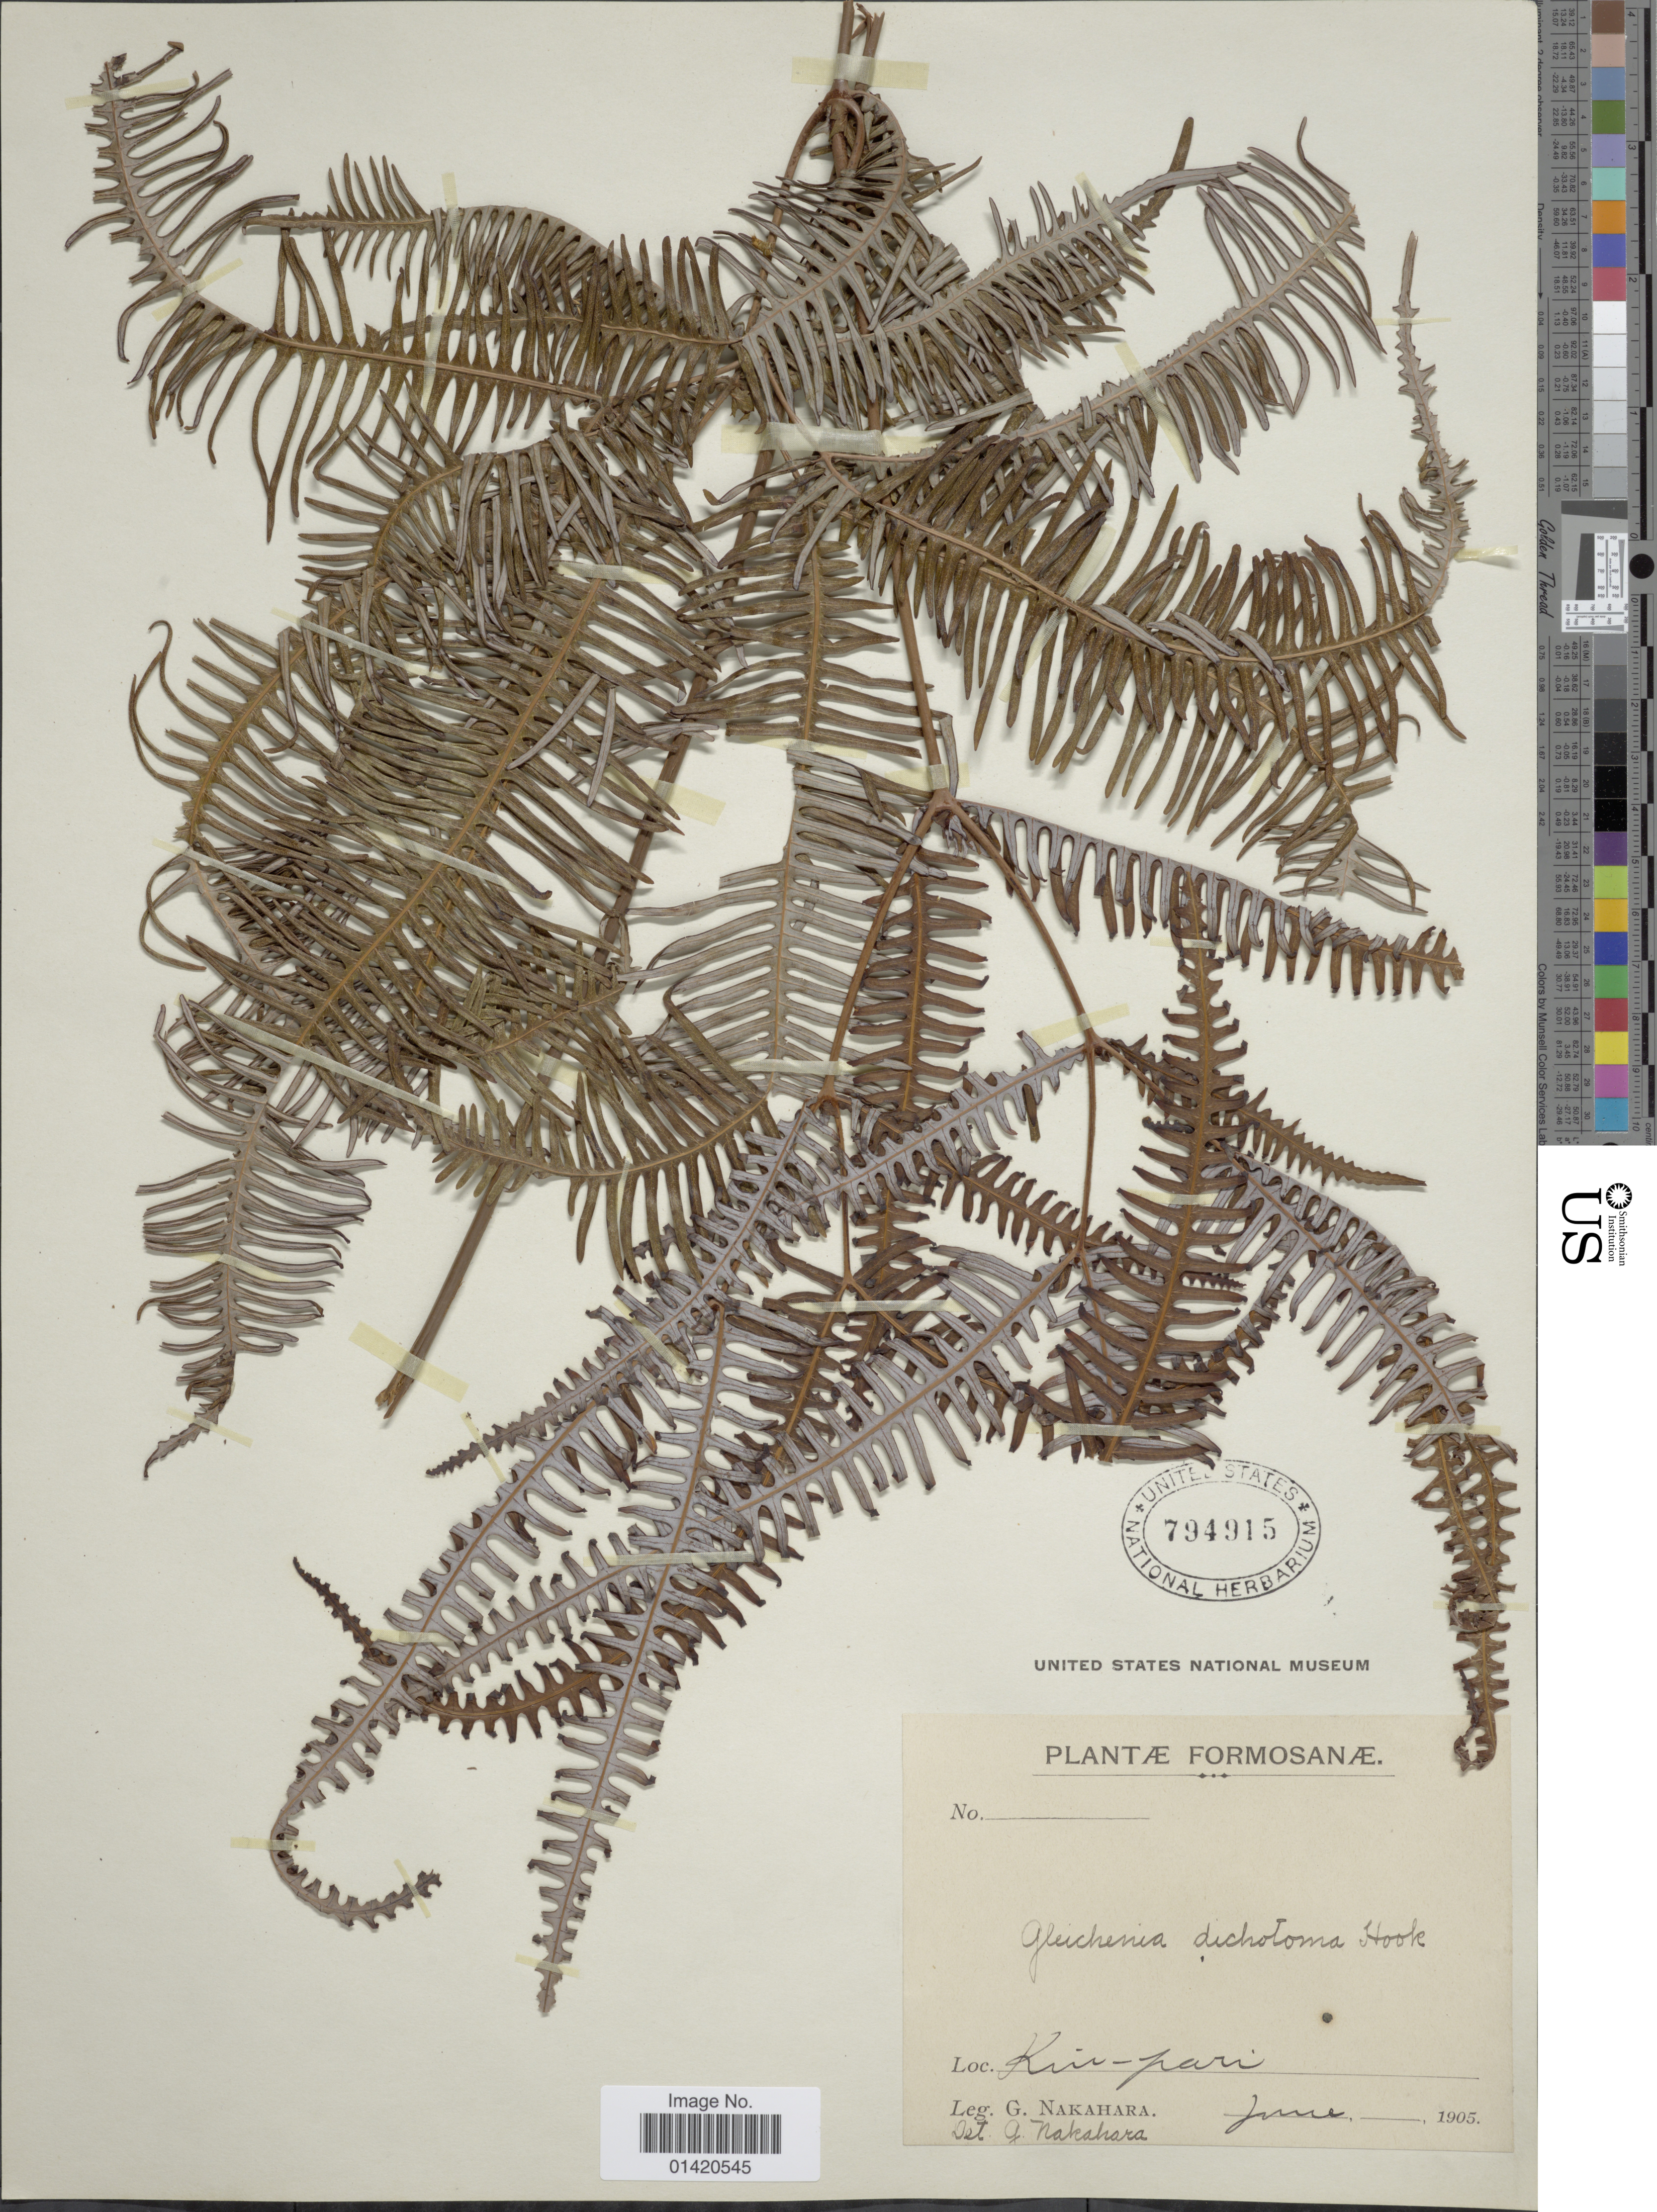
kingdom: Plantae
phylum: Tracheophyta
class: Polypodiopsida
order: Gleicheniales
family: Gleicheniaceae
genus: Dicranopteris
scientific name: Dicranopteris linearis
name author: (Burm. f.) Underw.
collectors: G. Nakahara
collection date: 1905-06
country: Taiwan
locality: Kin-pari [interpreted]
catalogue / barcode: US 794915